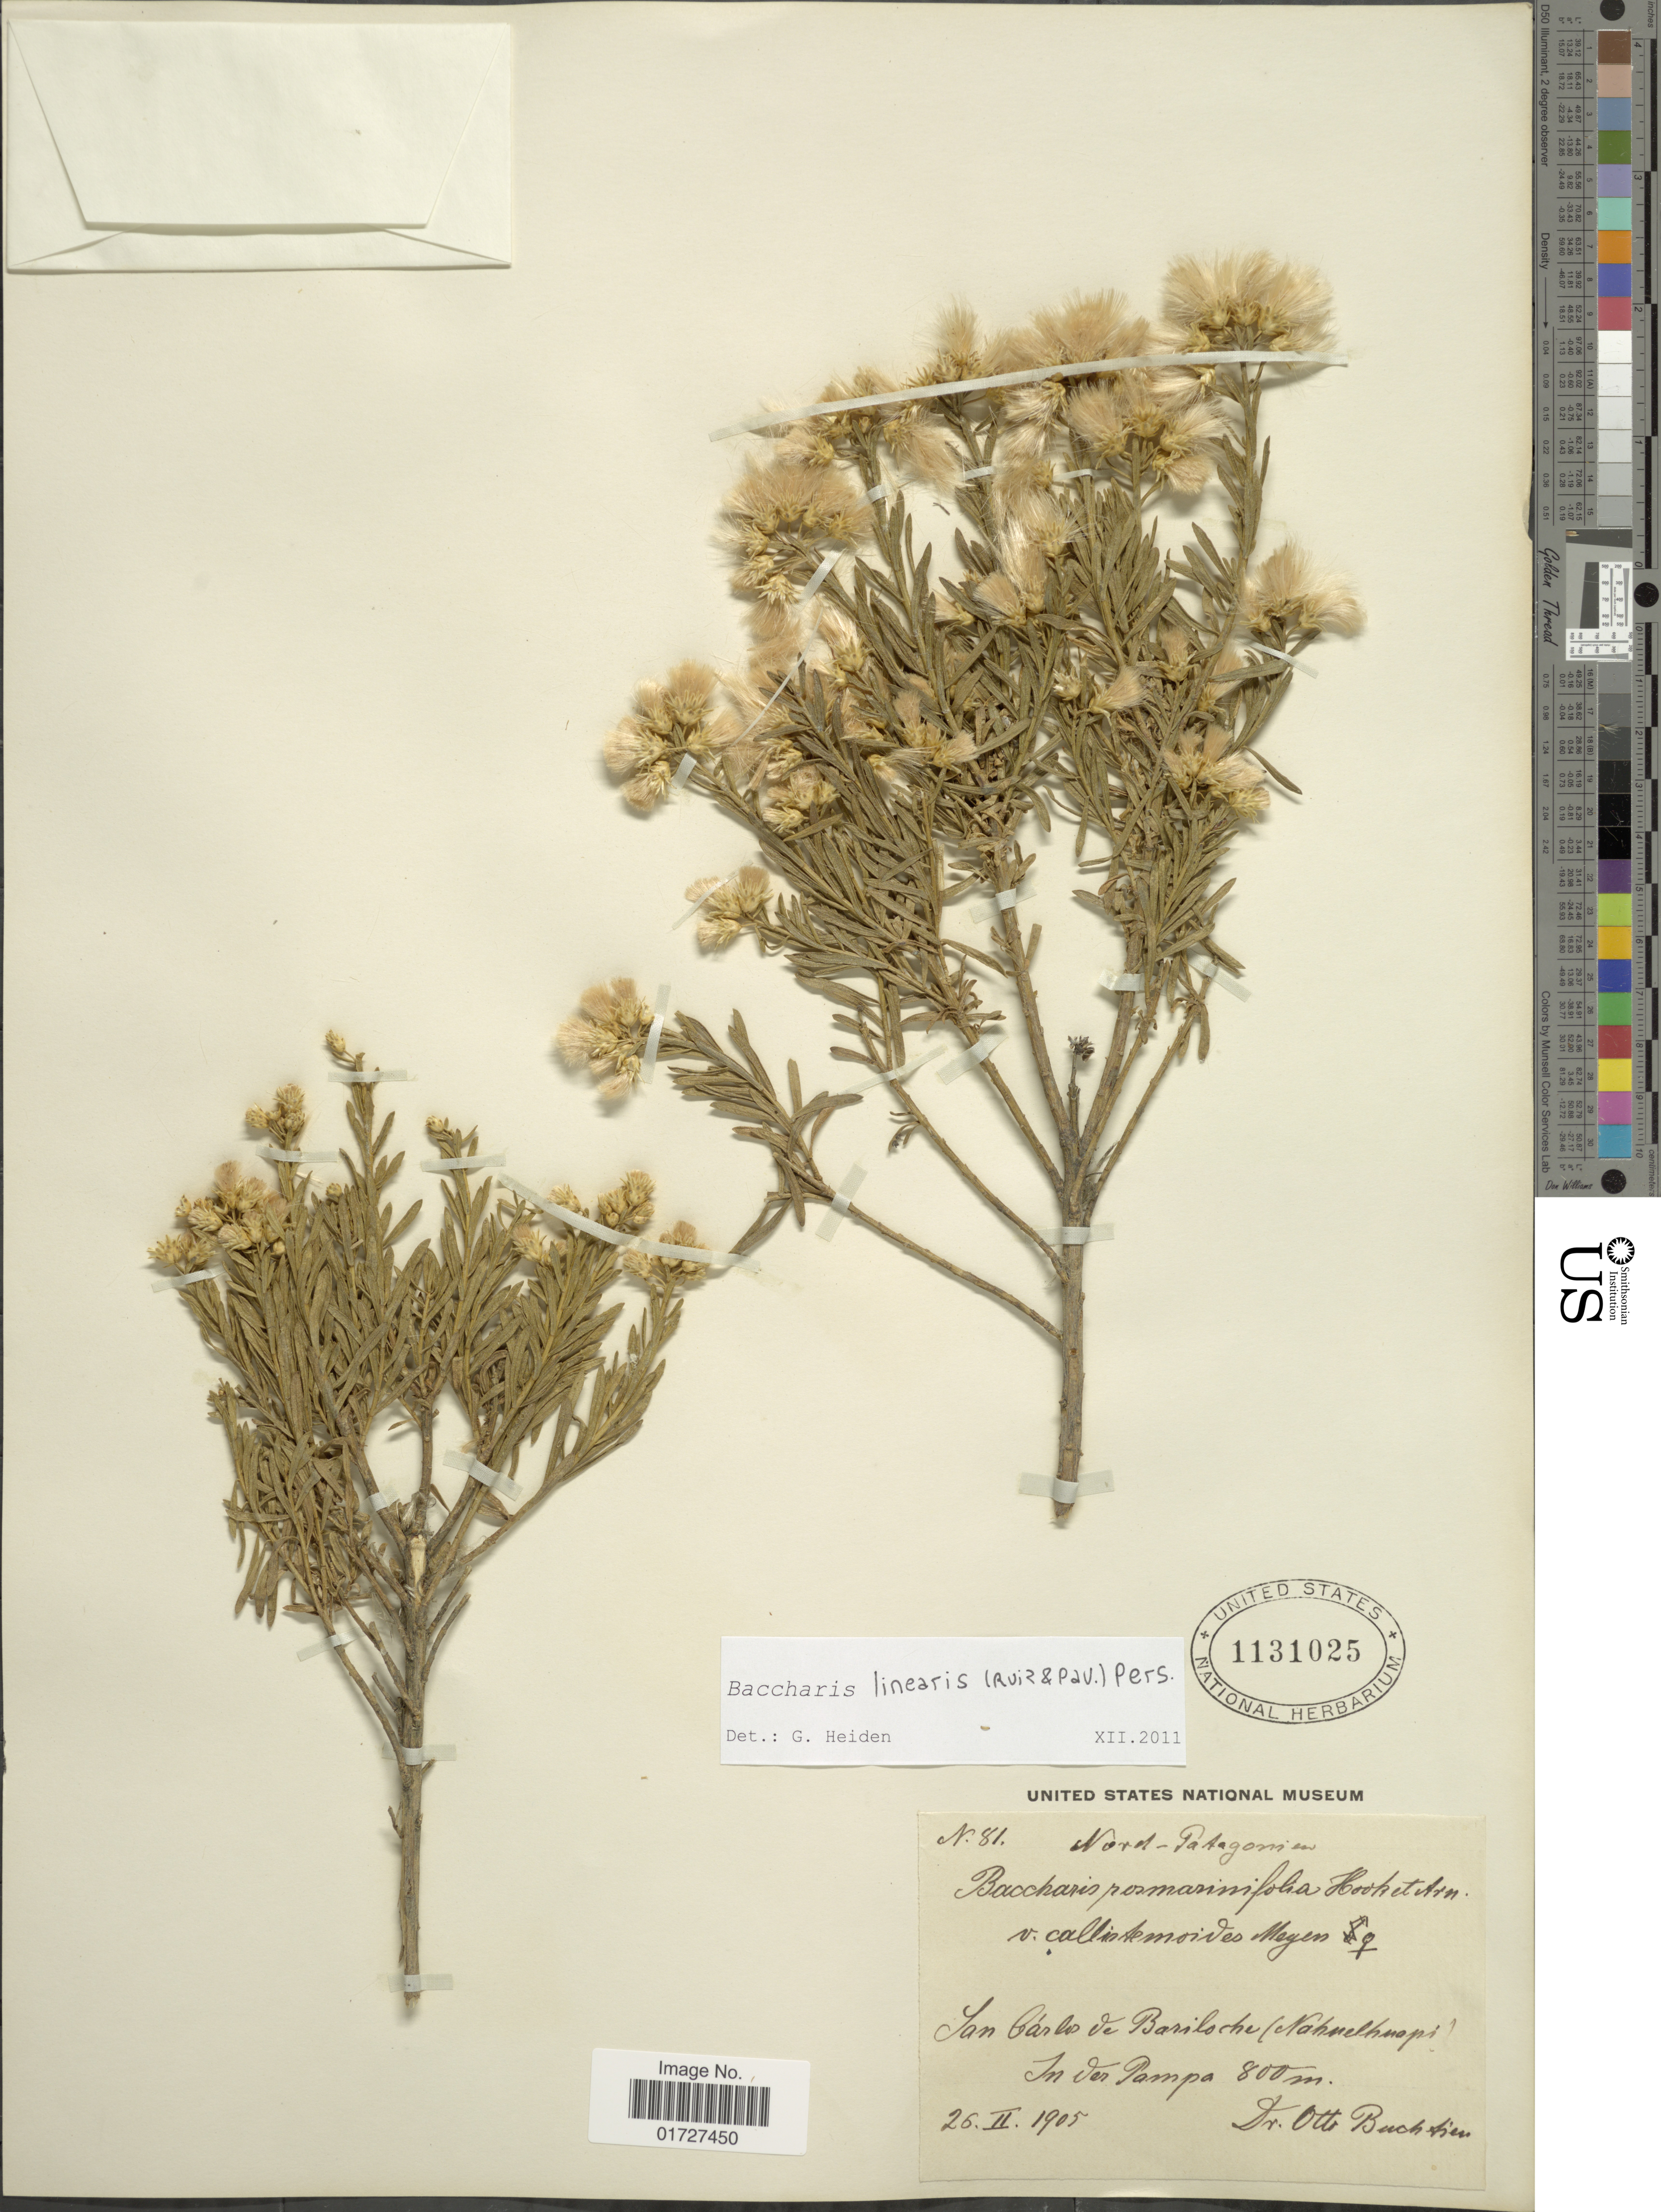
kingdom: Plantae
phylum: Tracheophyta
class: Magnoliopsida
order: Asterales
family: Asteraceae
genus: Baccharis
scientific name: Baccharis linearis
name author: (Ruiz & Pav.) Pers.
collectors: O. Buchtien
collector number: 81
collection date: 1905-02-26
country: Argentina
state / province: Río Negro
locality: Nord-Patagonia, San Carlos de Bariloche (Nahuelhuapi), in Pampa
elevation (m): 800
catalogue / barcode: US 1131025